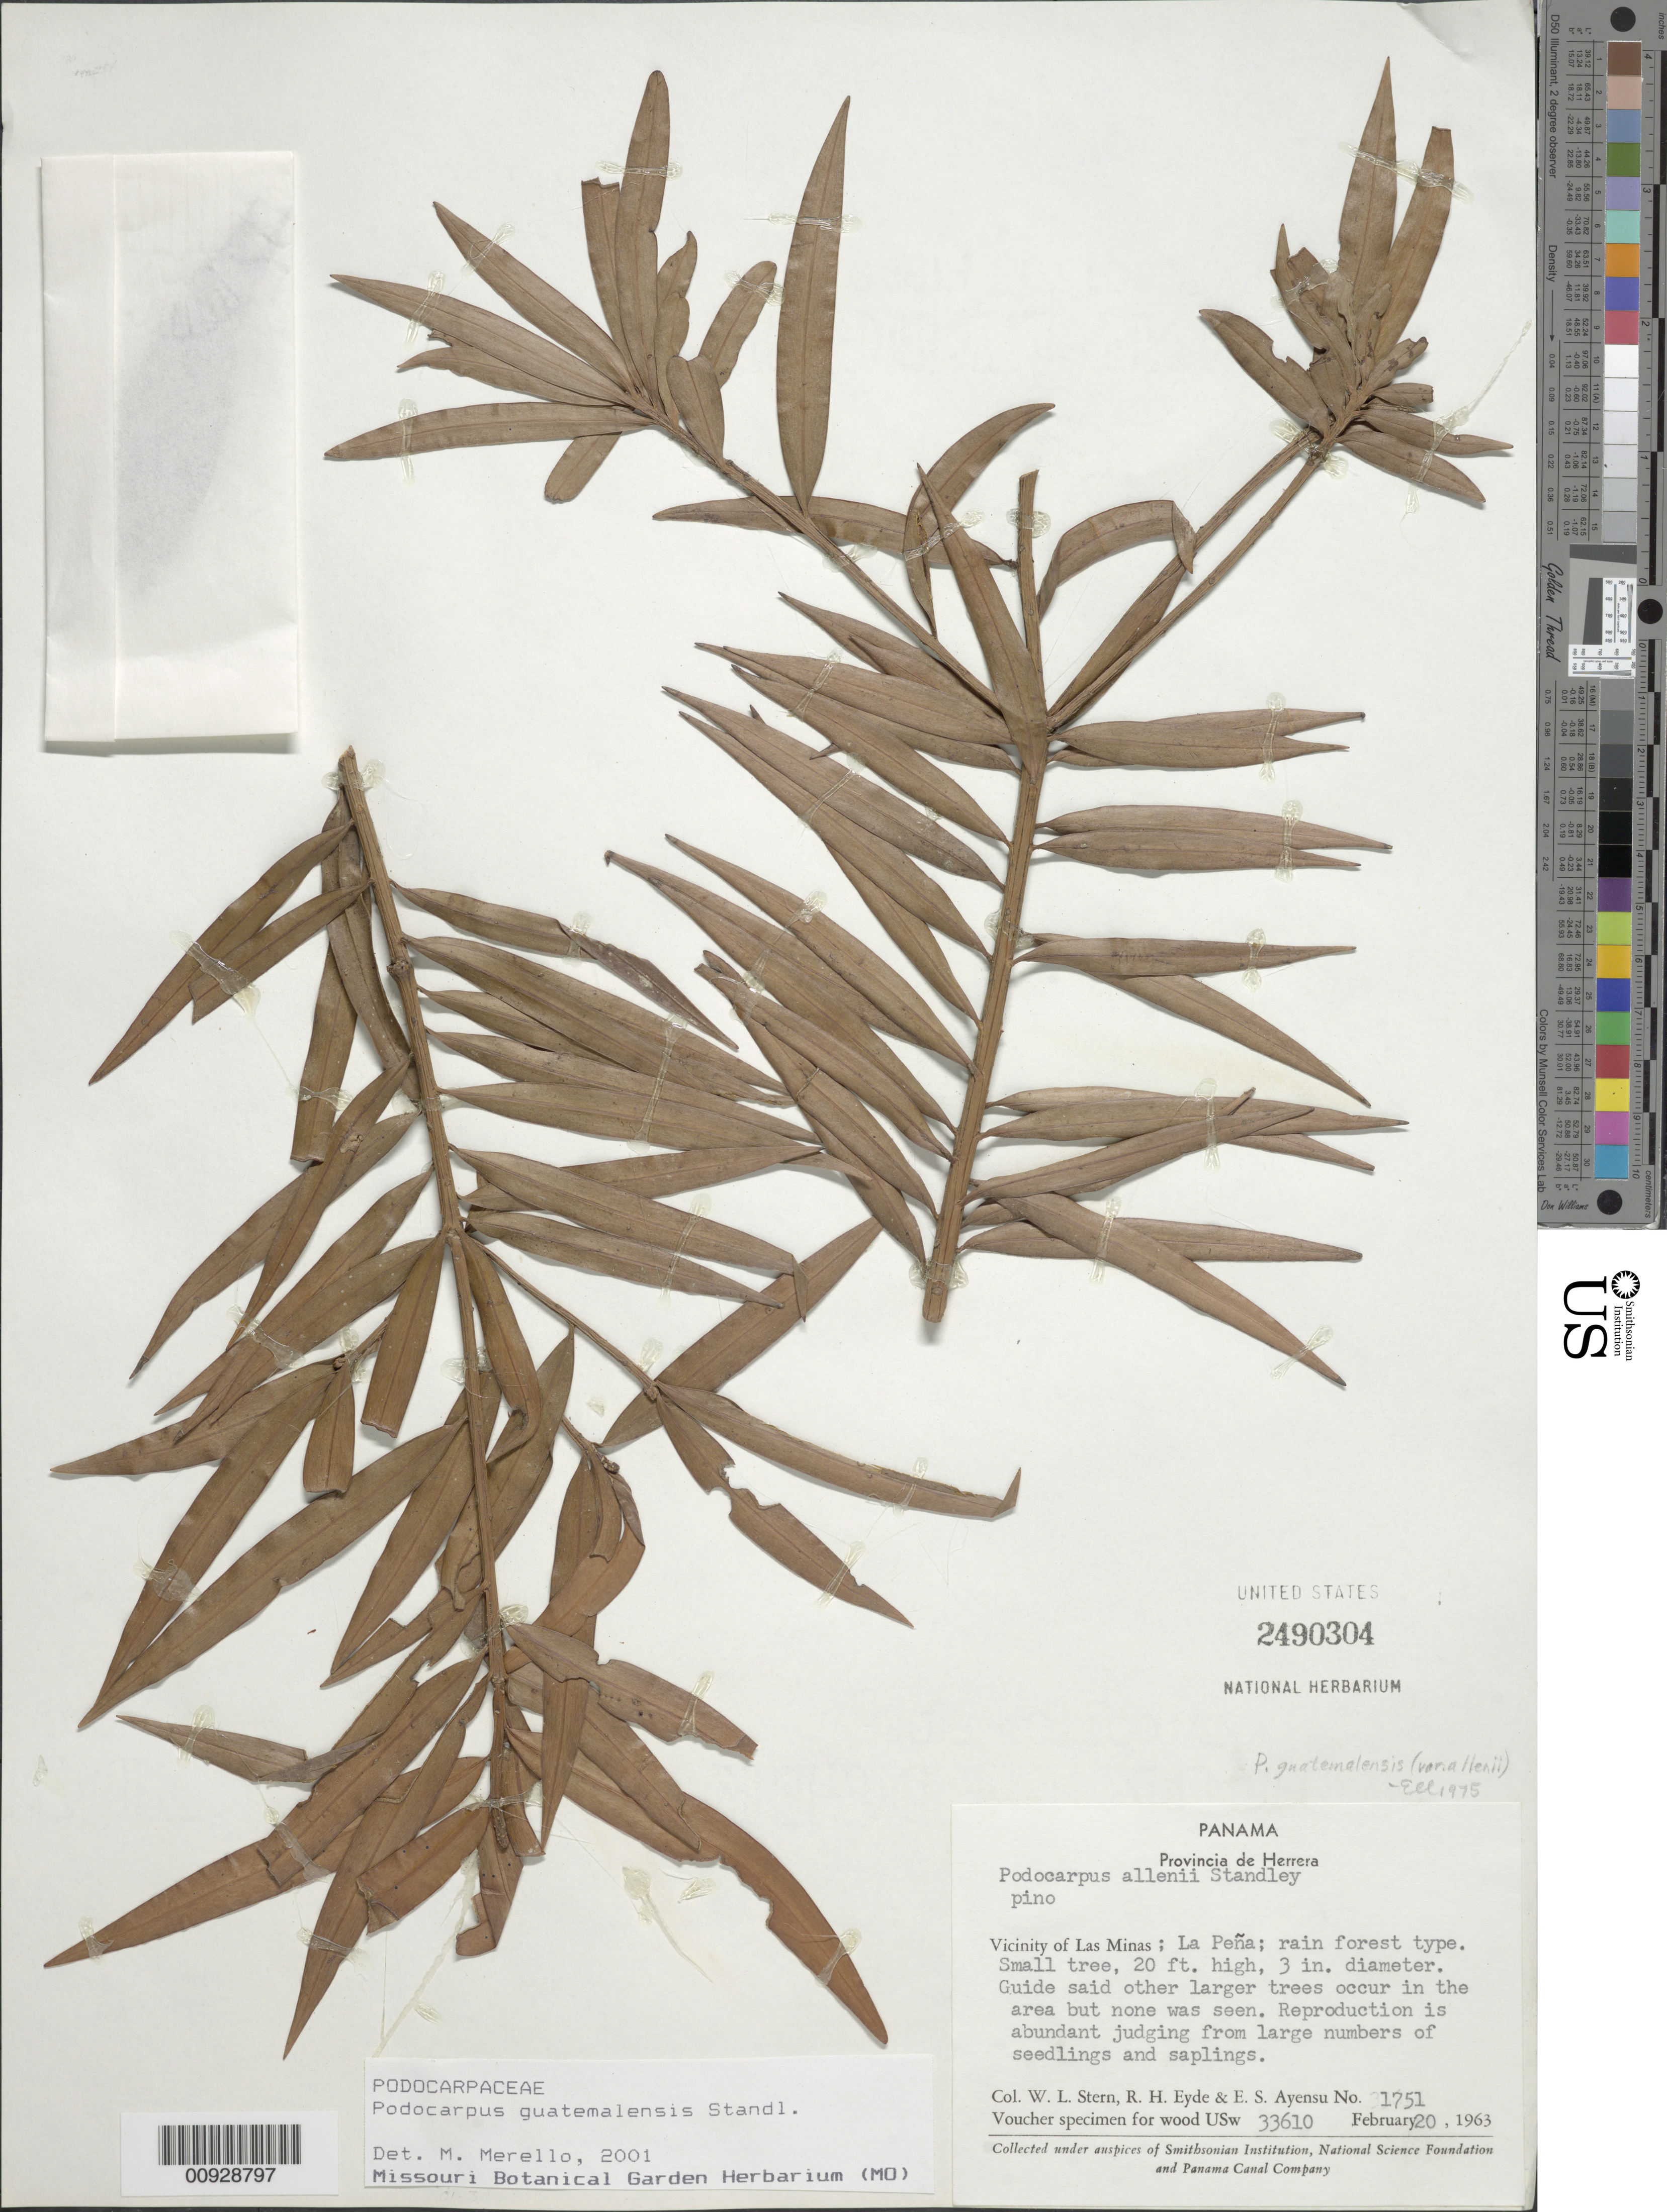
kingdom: Plantae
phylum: Tracheophyta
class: Pinopsida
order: Pinales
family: Podocarpaceae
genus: Podocarpus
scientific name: Podocarpus guatemalensis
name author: Standl.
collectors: W. L. Stern, R. H. Eyde & E. S. Ayensu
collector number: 1751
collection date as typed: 20 Feb 1963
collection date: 1963-02-20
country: Panama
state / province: Herrera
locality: Vicinity of Las Minas; La Peña.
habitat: Rain forest type.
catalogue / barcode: US 2490304